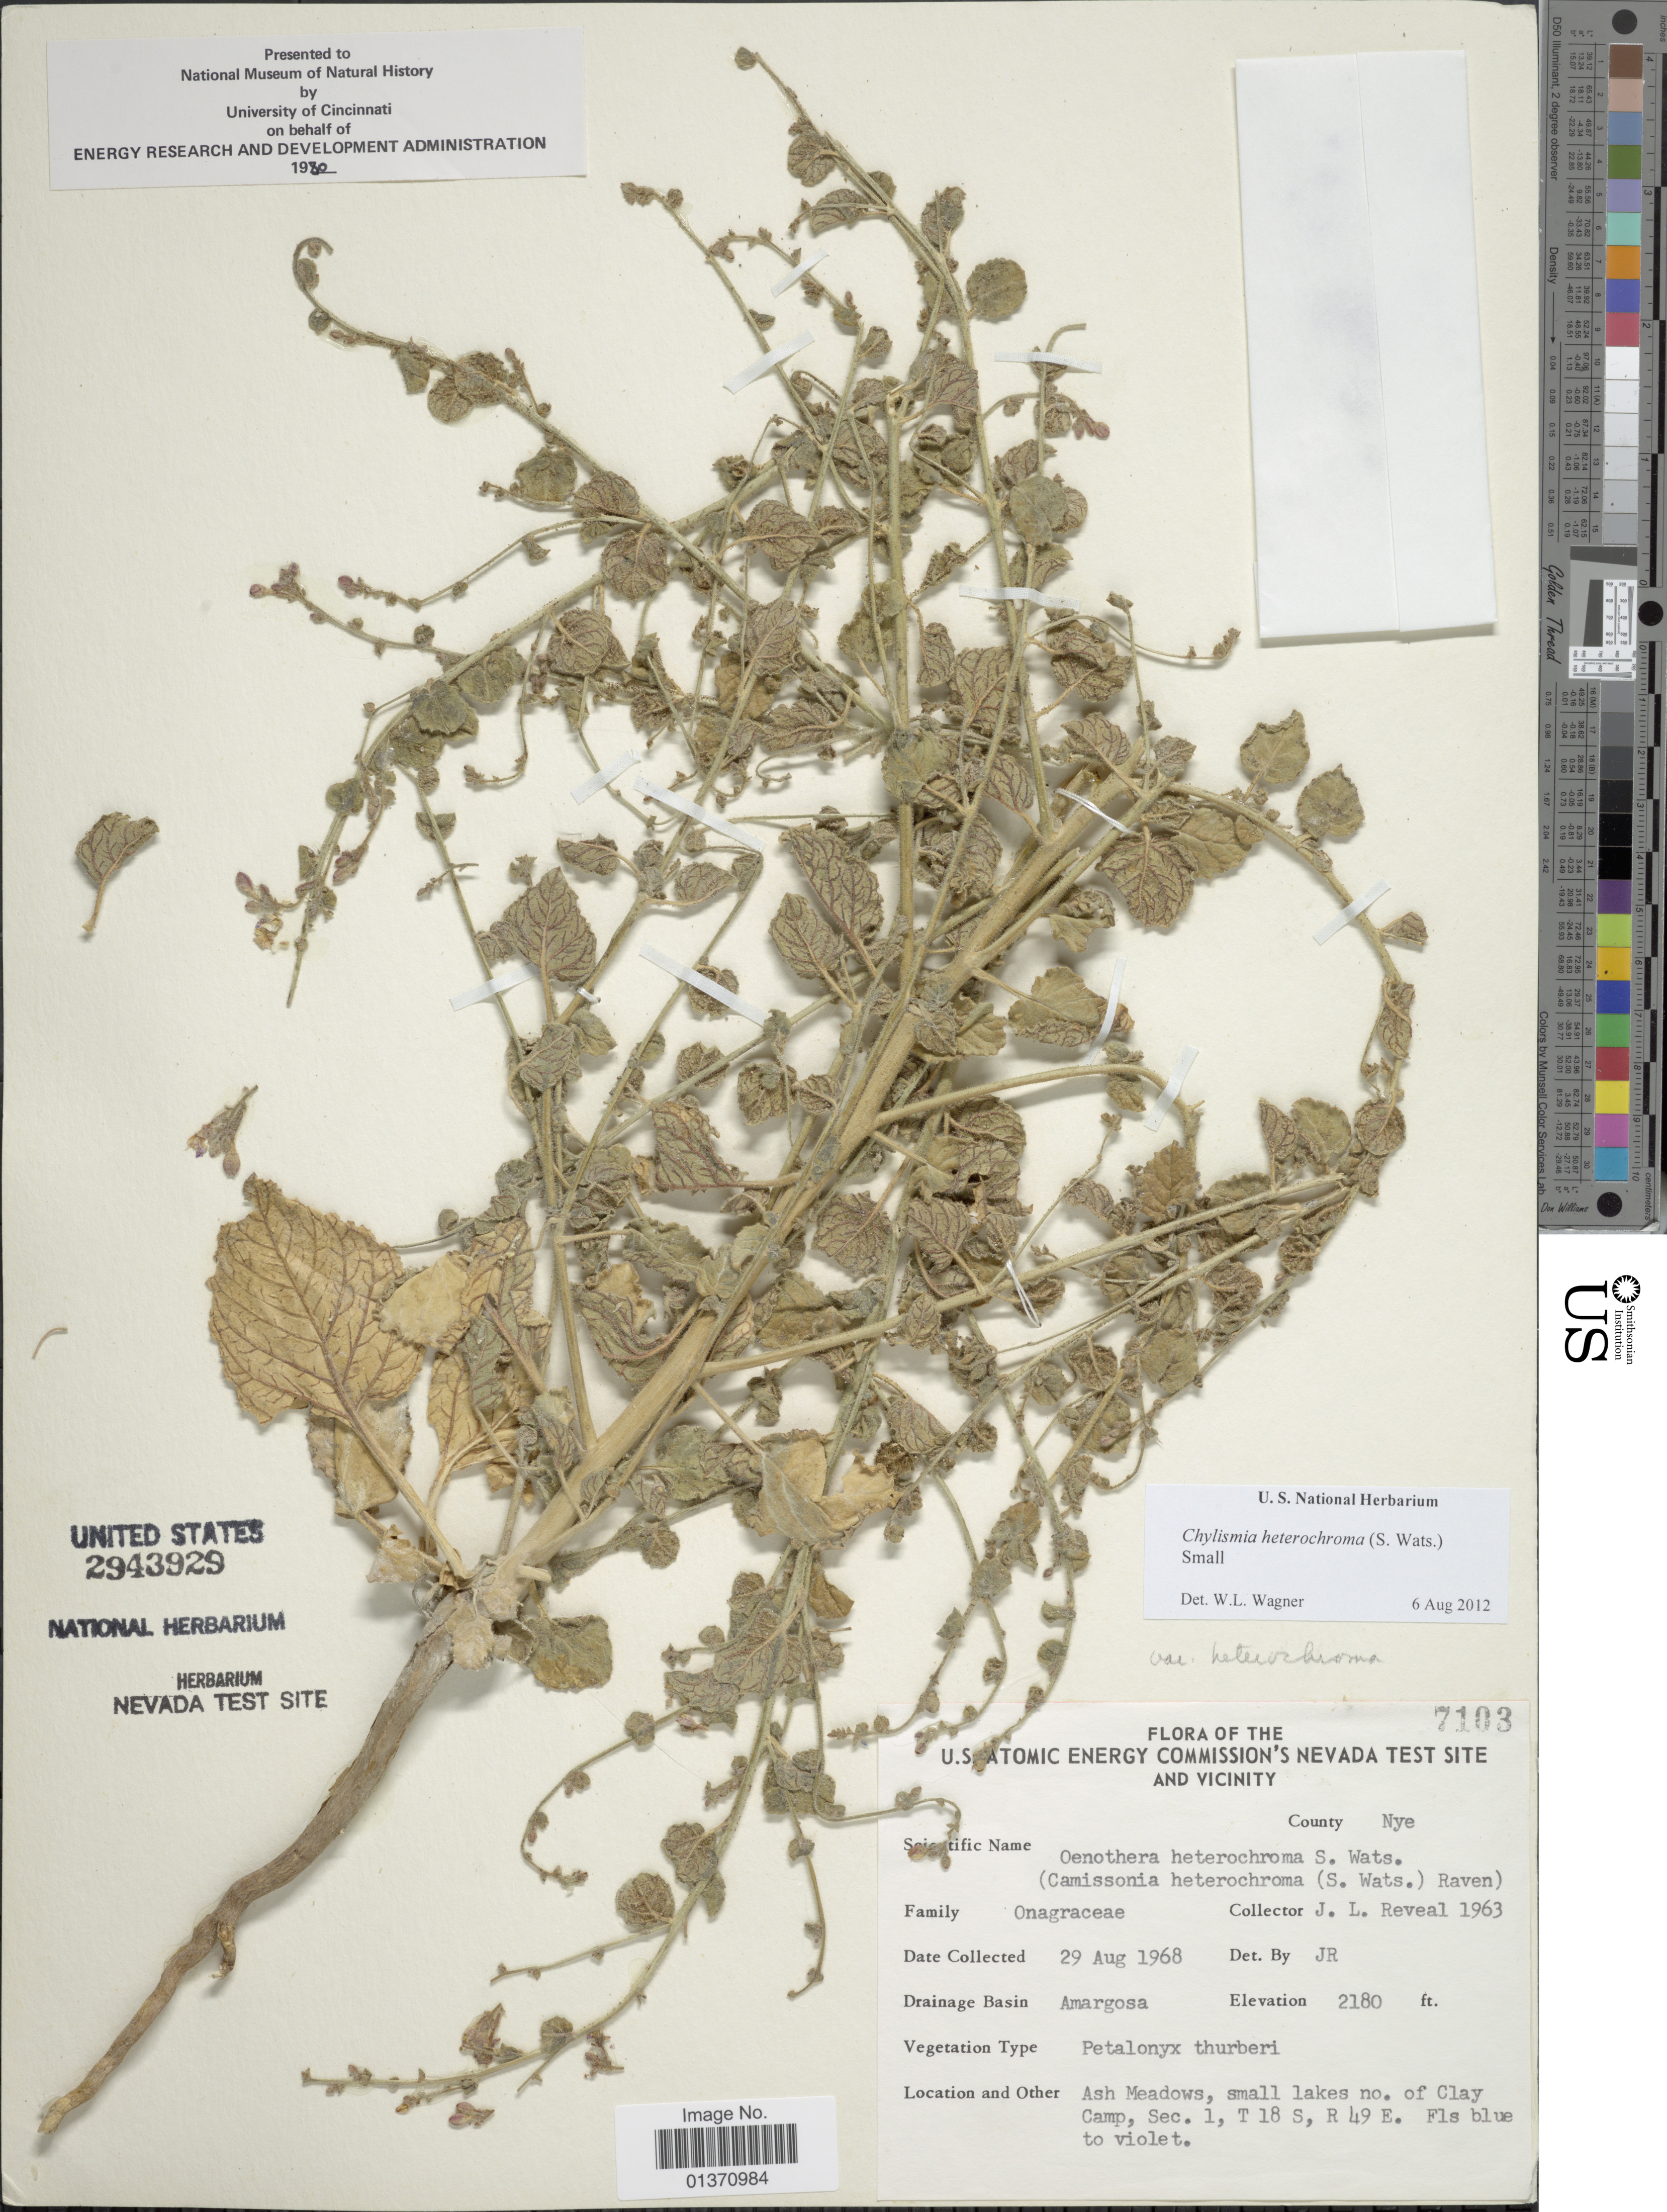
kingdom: Plantae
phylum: Tracheophyta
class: Magnoliopsida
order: Myrtales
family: Onagraceae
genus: Chylismia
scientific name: Chylismia heterochroma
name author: (S. Watson) Small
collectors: J. L. Reveal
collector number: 7103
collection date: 1968-08-29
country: United States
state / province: Nevada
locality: U. S. Atomic Energy Commission's Nevada Test Site and Vicinity, Amargosa, Ash Meadows, small lakes no. of Clay Camp, Sec. 1, T 18 S, R 49 E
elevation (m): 664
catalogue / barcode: US 2943929